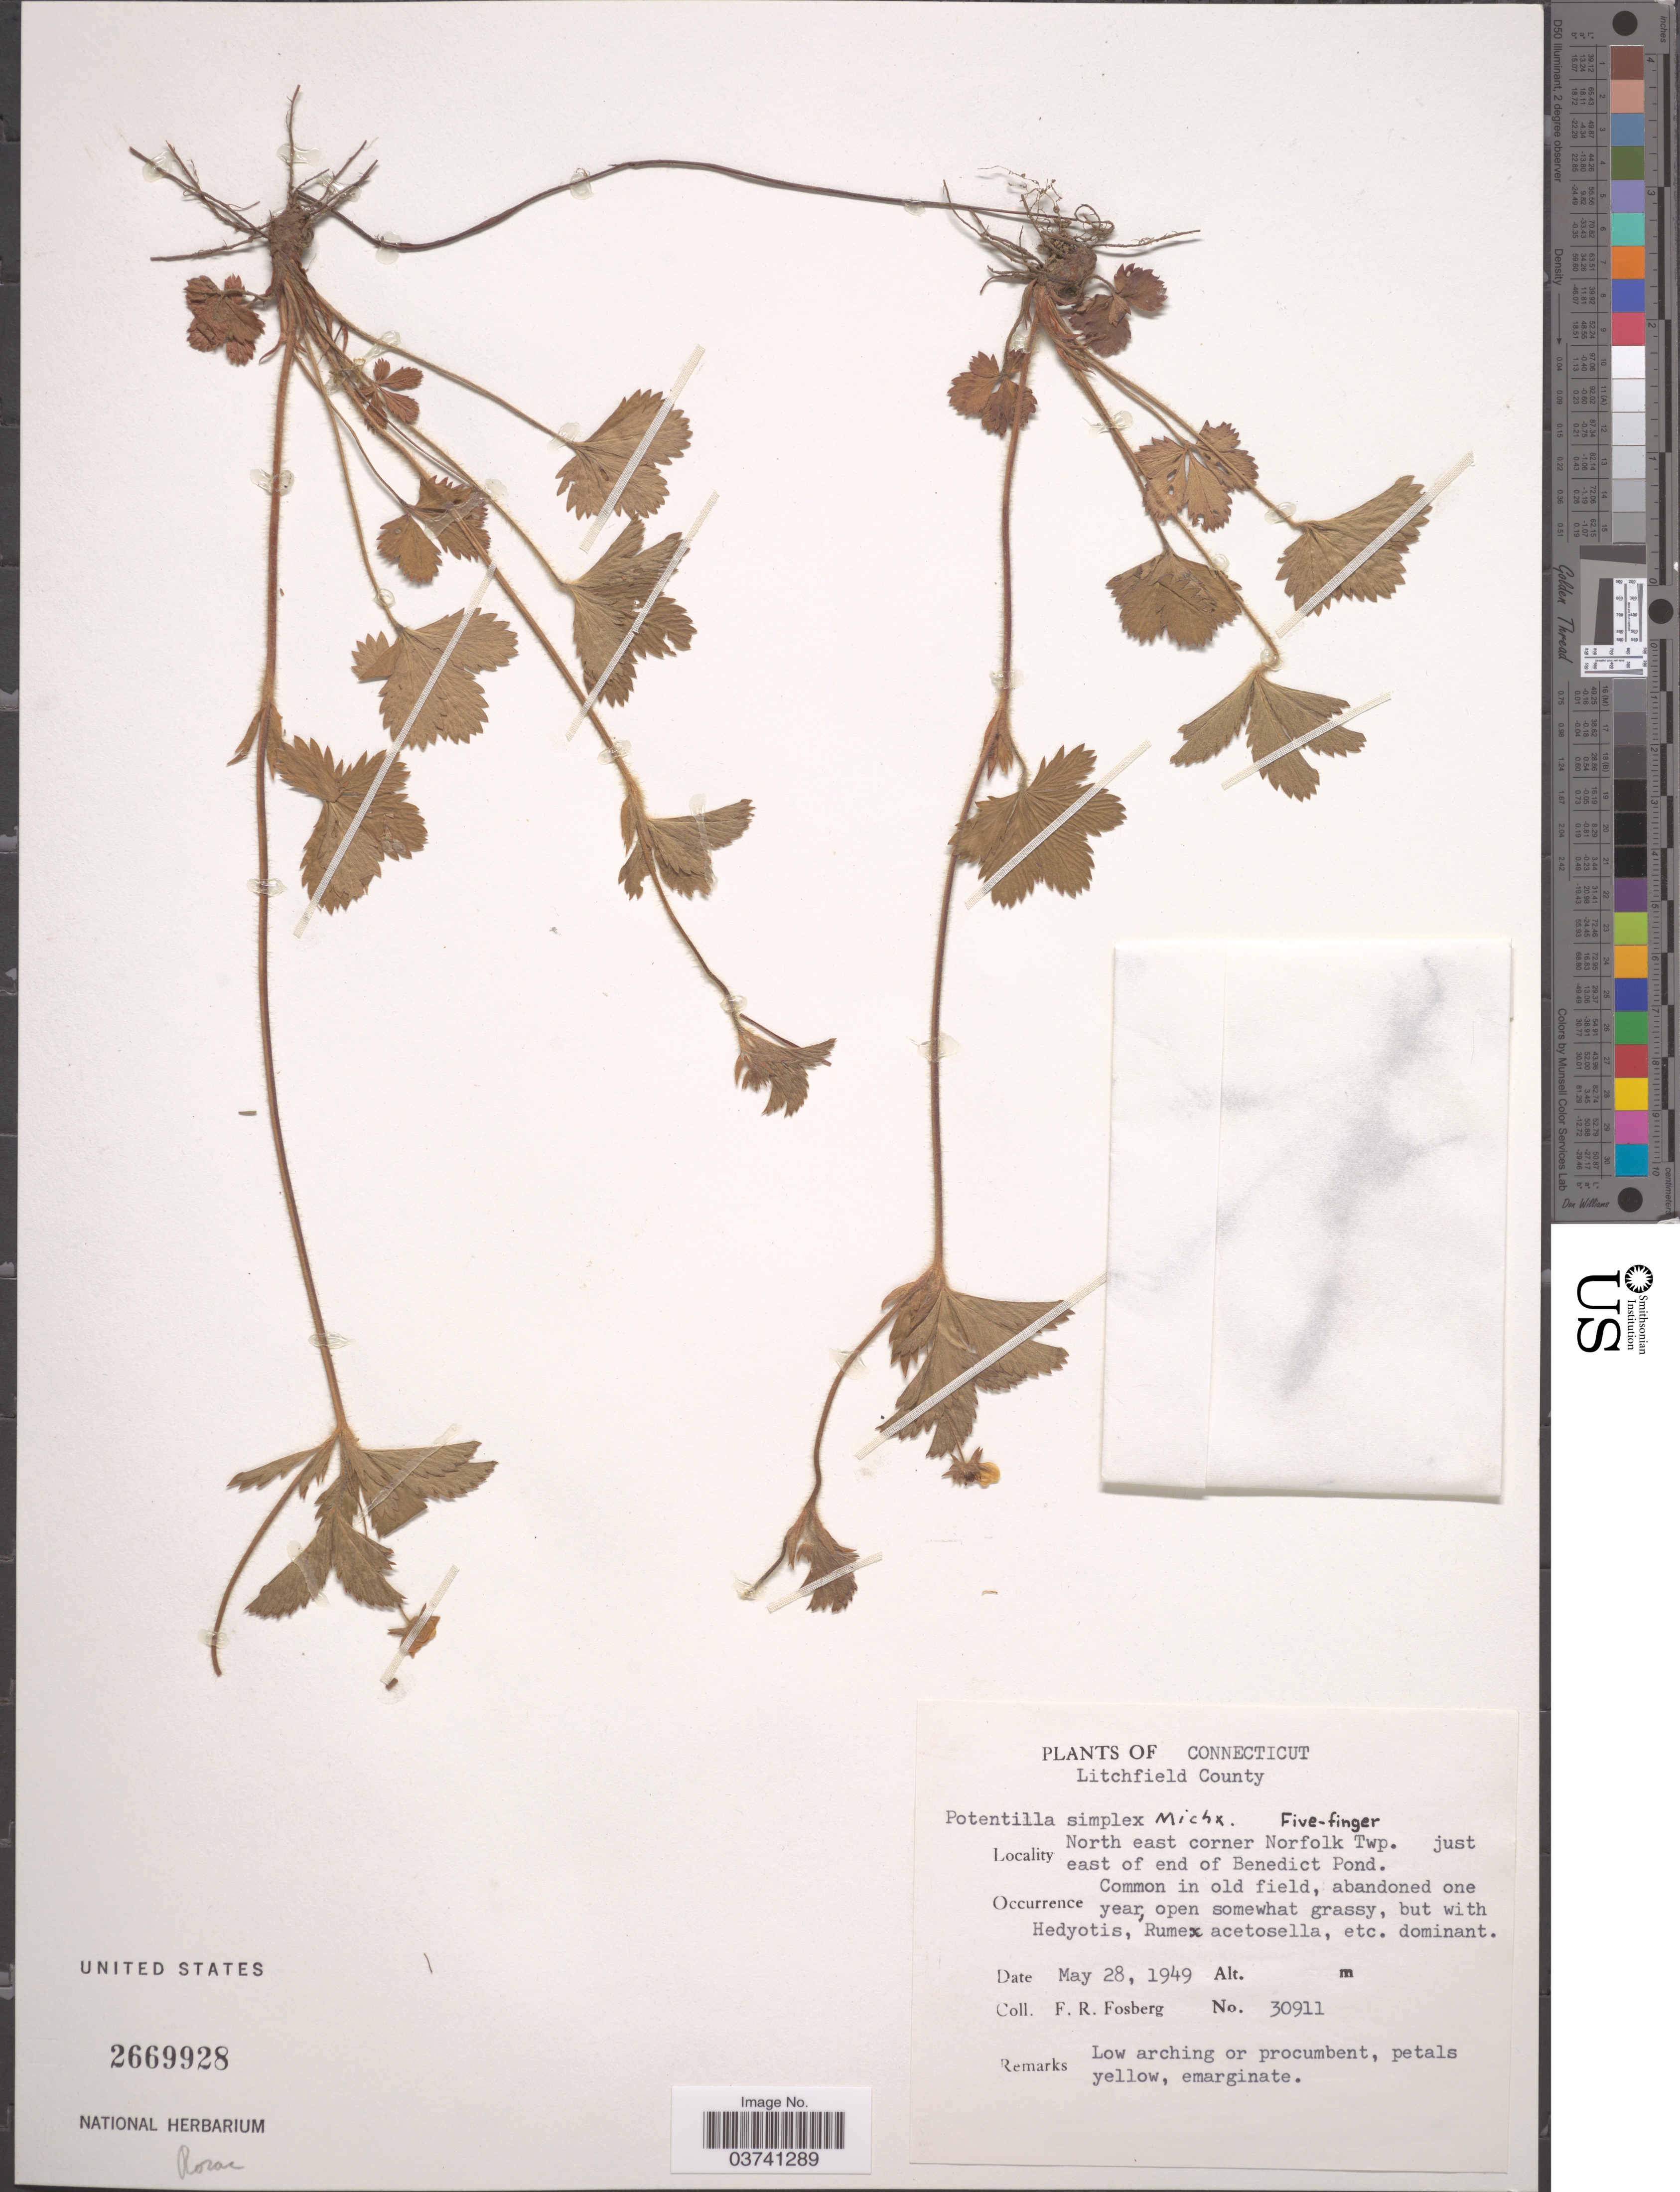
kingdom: Plantae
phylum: Tracheophyta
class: Magnoliopsida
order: Rosales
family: Rosaceae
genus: Potentilla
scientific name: Potentilla simplex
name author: Michx.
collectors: F. R. Fosberg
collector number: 30911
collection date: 1949-05-28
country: United States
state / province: Connecticut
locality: Litchfield County. North east corner Norfolk Twp. just east of end of Benedict Pond.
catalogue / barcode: US 2669928